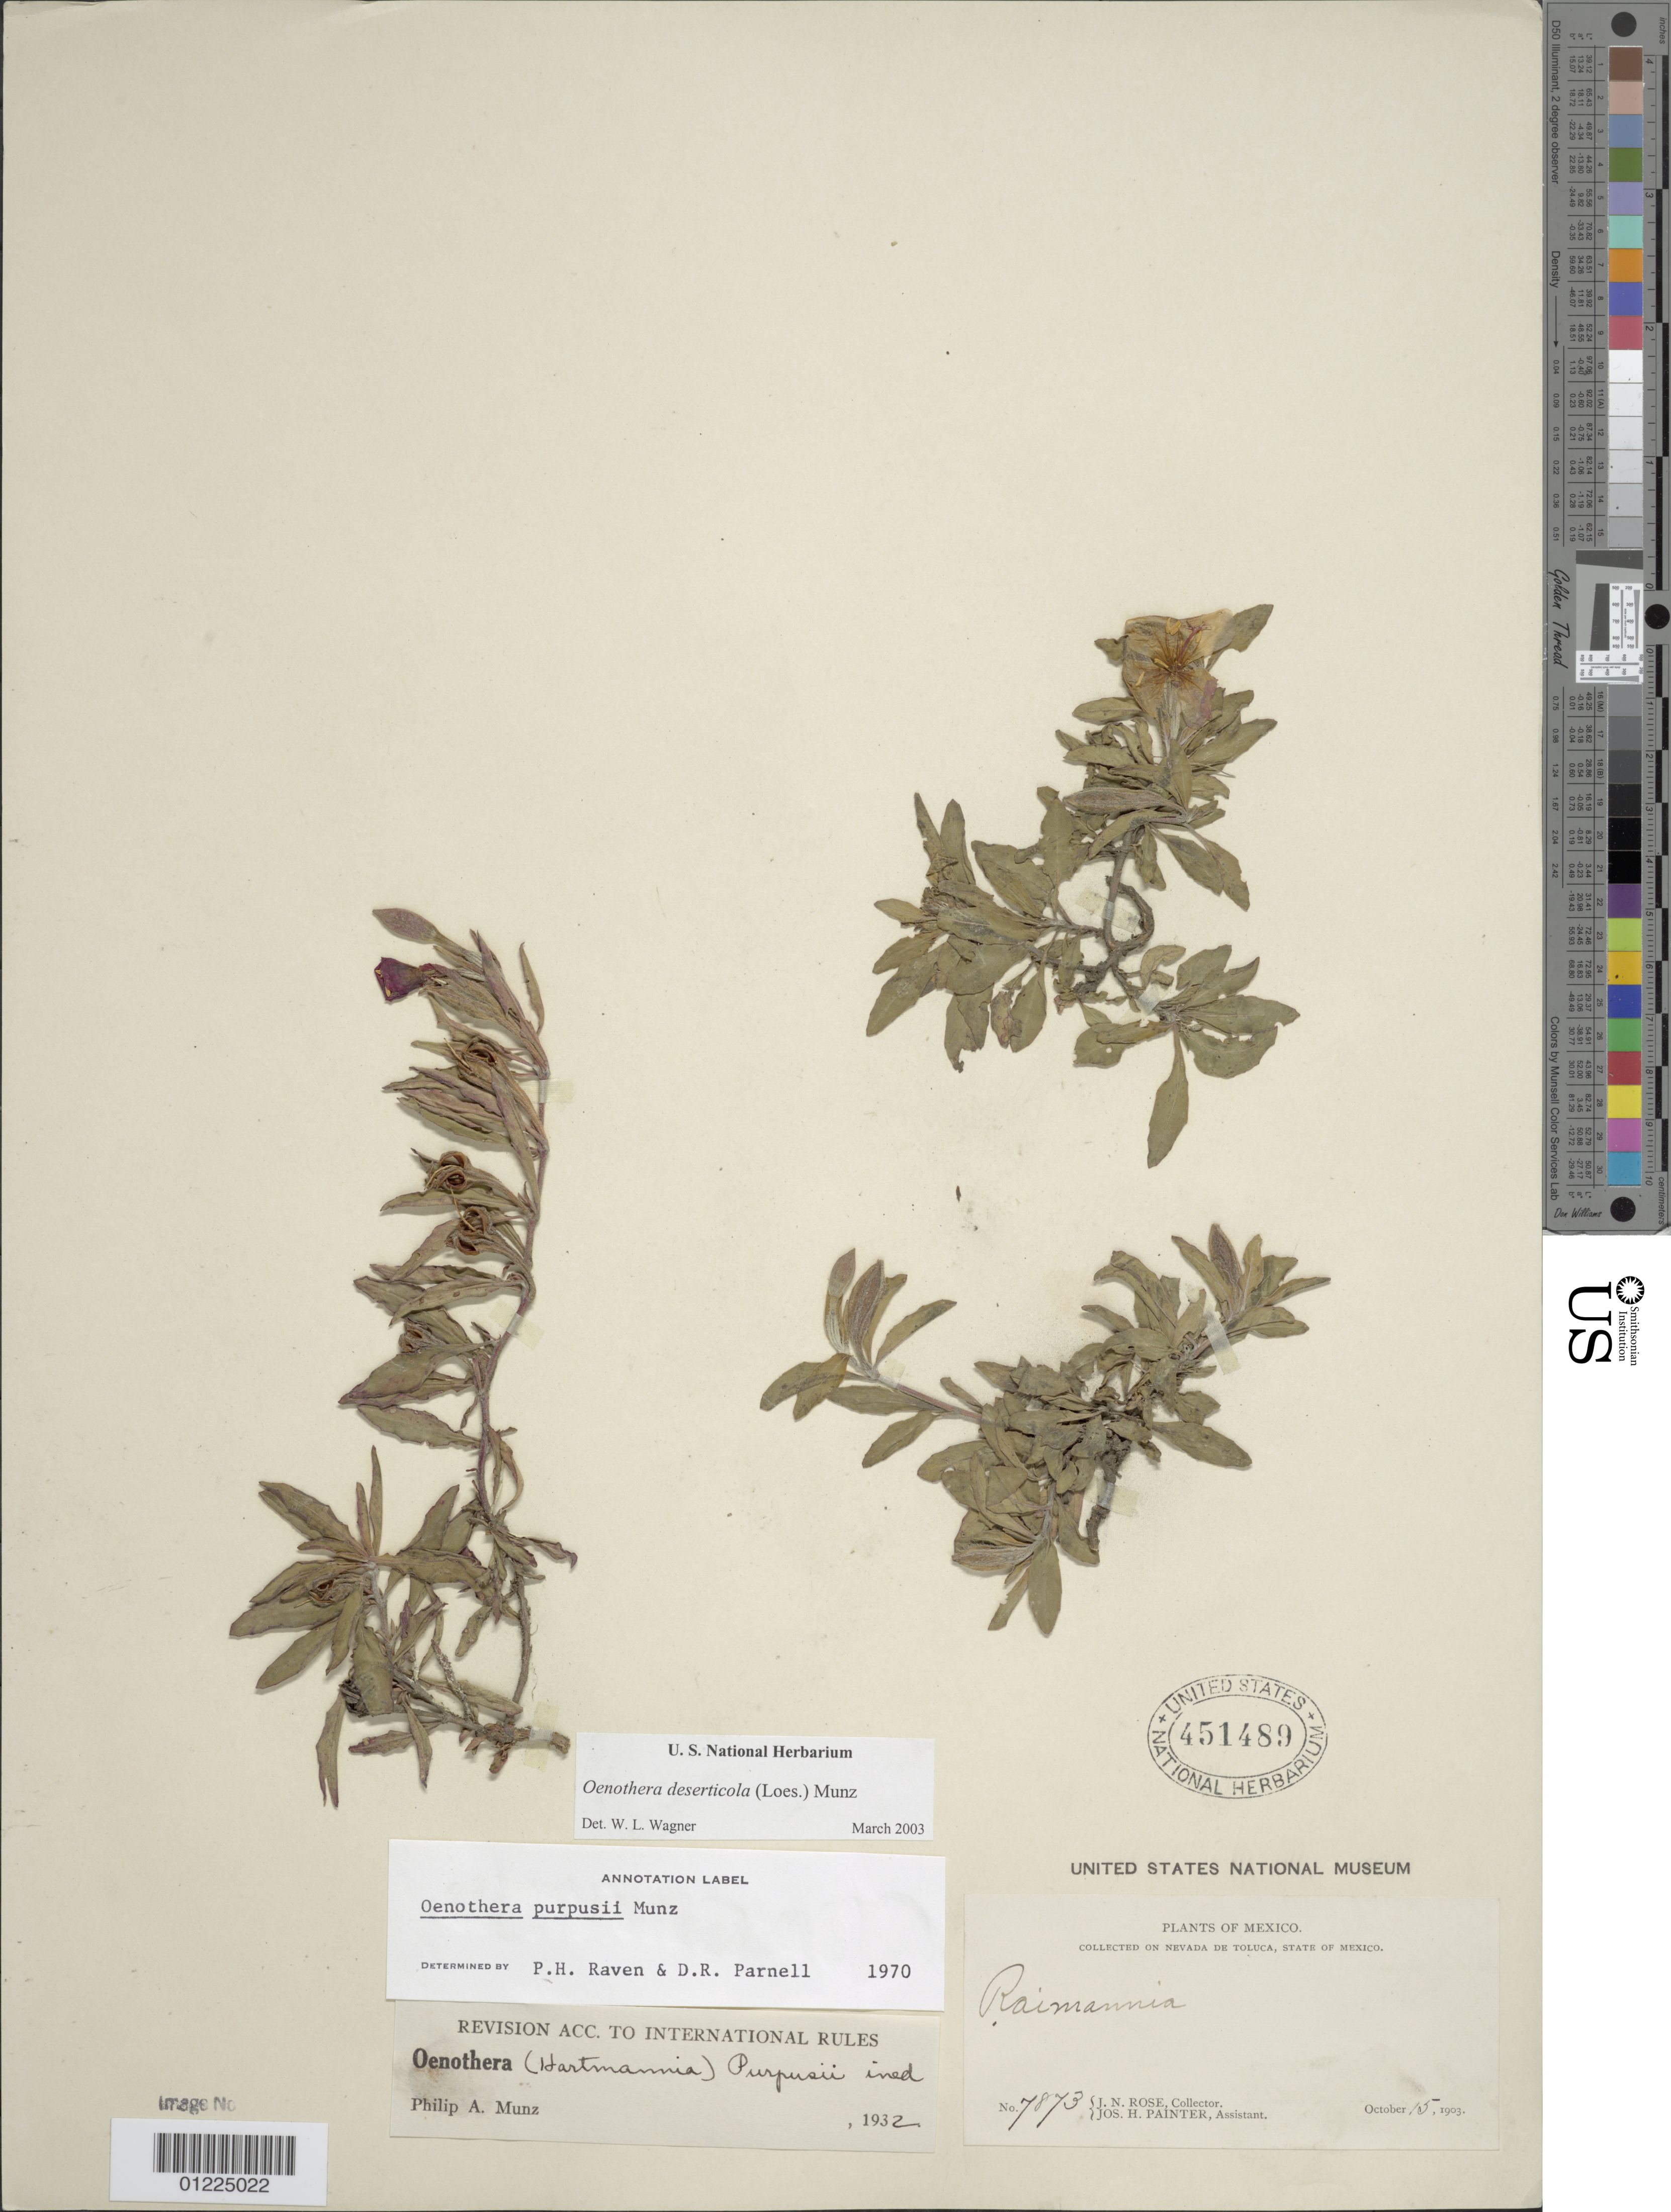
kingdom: Plantae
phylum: Tracheophyta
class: Magnoliopsida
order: Myrtales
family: Onagraceae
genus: Oenothera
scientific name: Oenothera deserticola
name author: (Loes.) Munz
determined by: Wagner, W. L., (BOT), Smithsonian Institution - National Museum of Natural History (UNITED STATES)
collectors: J. N. Rose & J. H. Painter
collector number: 7873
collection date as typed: Oct 1903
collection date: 1903-10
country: Mexico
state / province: México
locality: Nevada de Toluca.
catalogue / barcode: US 451489